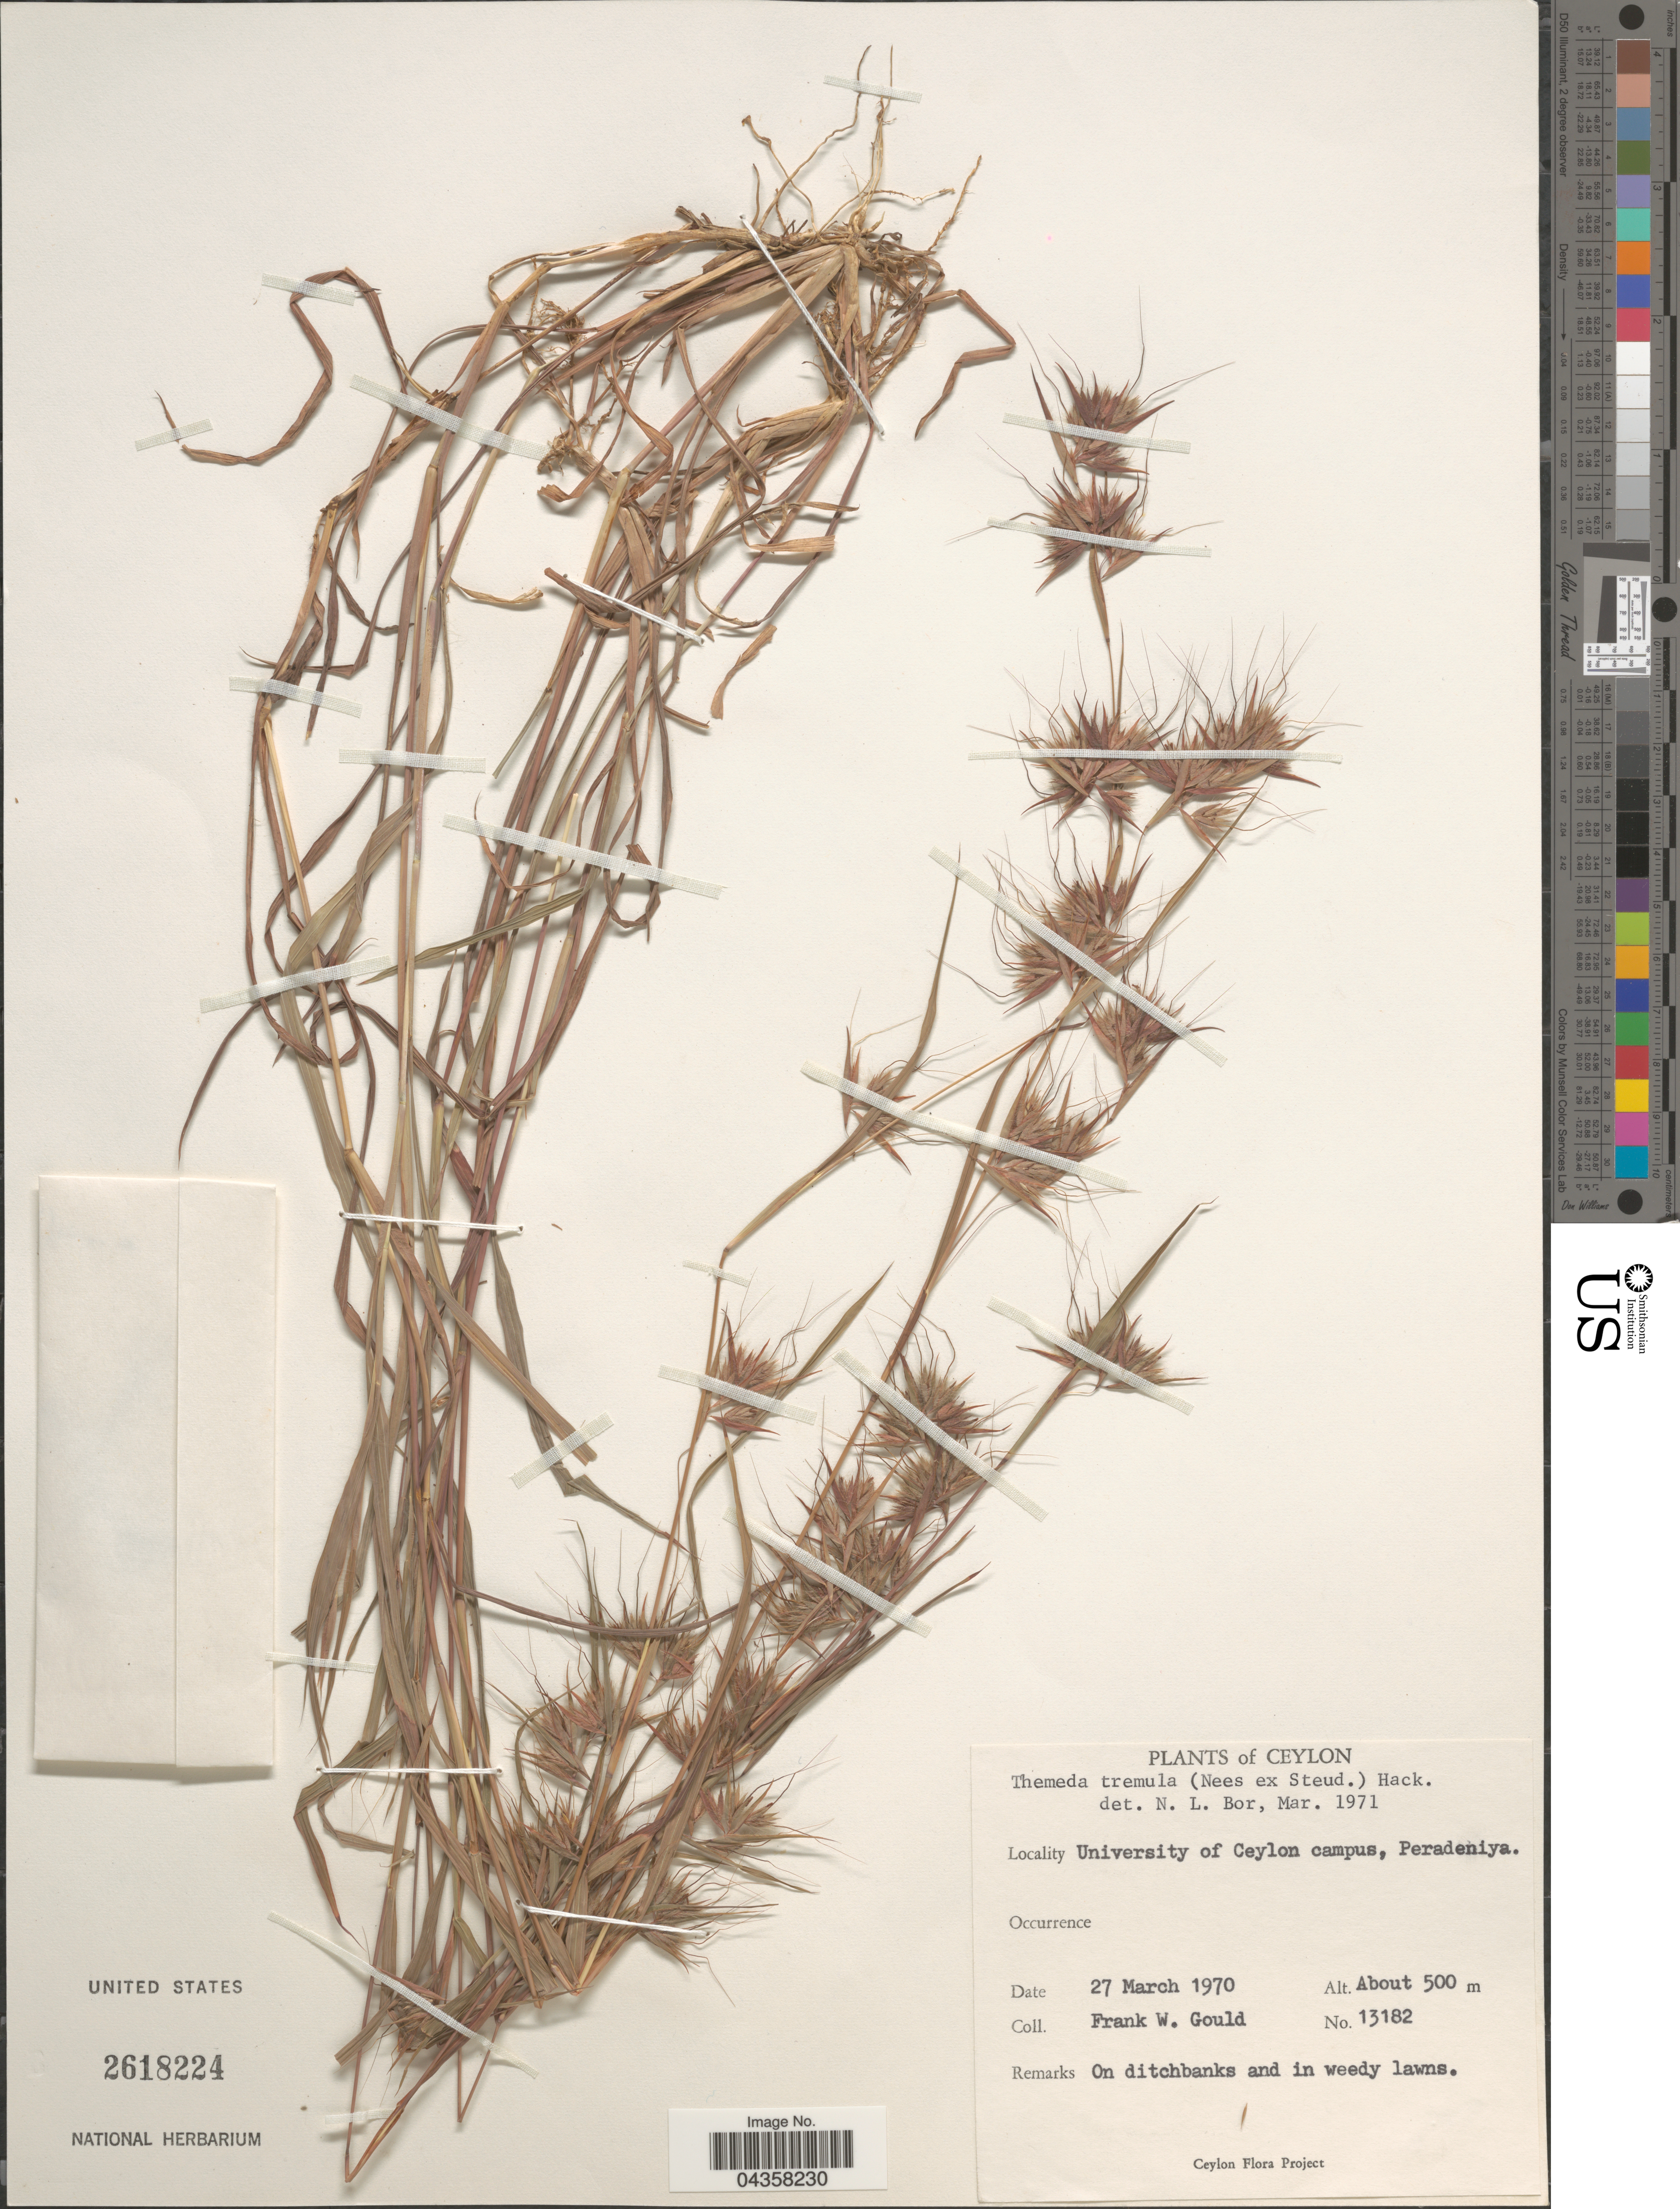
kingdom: Plantae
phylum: Tracheophyta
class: Liliopsida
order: Poales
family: Poaceae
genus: Themeda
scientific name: Themeda tremula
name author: (Nees) Hack.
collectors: F. W. Gould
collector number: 13182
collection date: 1970-03-27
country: Sri Lanka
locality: Ceylon. University of Ceylon campus, Peradeniya.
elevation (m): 500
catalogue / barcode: US 2618224